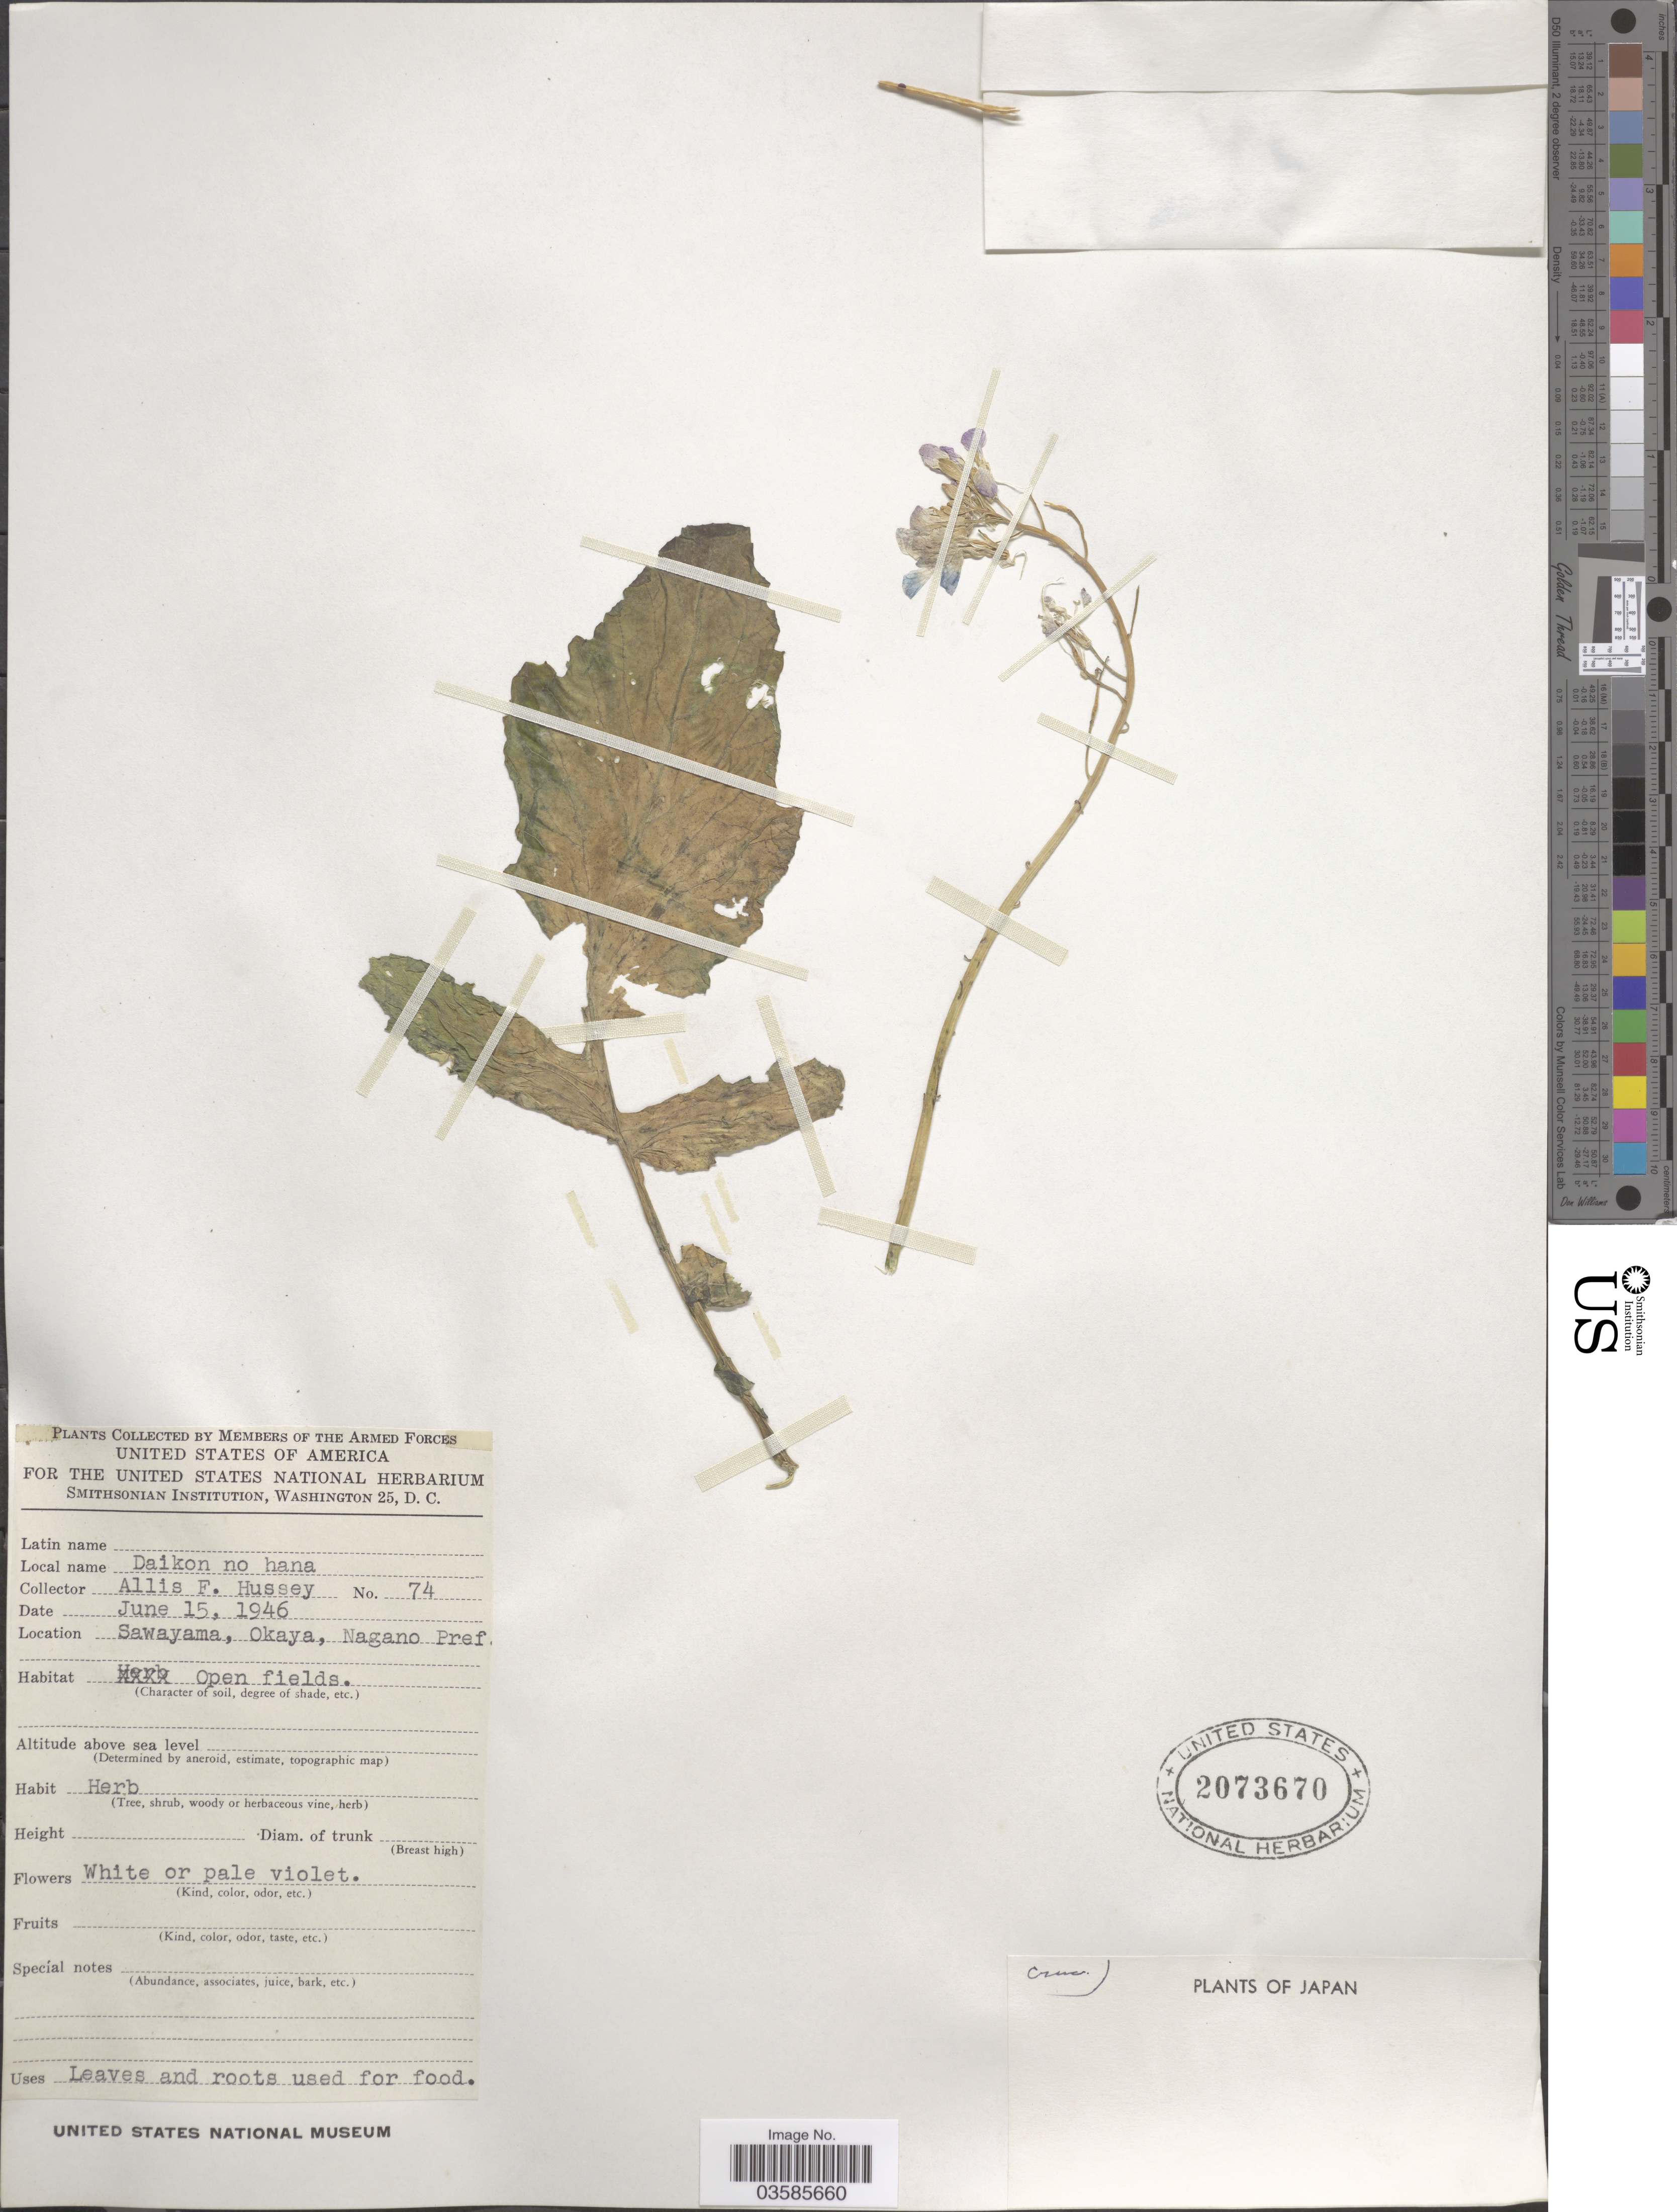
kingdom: Plantae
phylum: Tracheophyta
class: Magnoliopsida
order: Brassicales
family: Brassicaceae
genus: Brassica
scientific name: Brassica sp.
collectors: A. Hussey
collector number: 74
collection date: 1946-06-15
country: Japan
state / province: Nagano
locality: Sawayama, Okaya, Nagano Pref.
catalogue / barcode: US 2073670